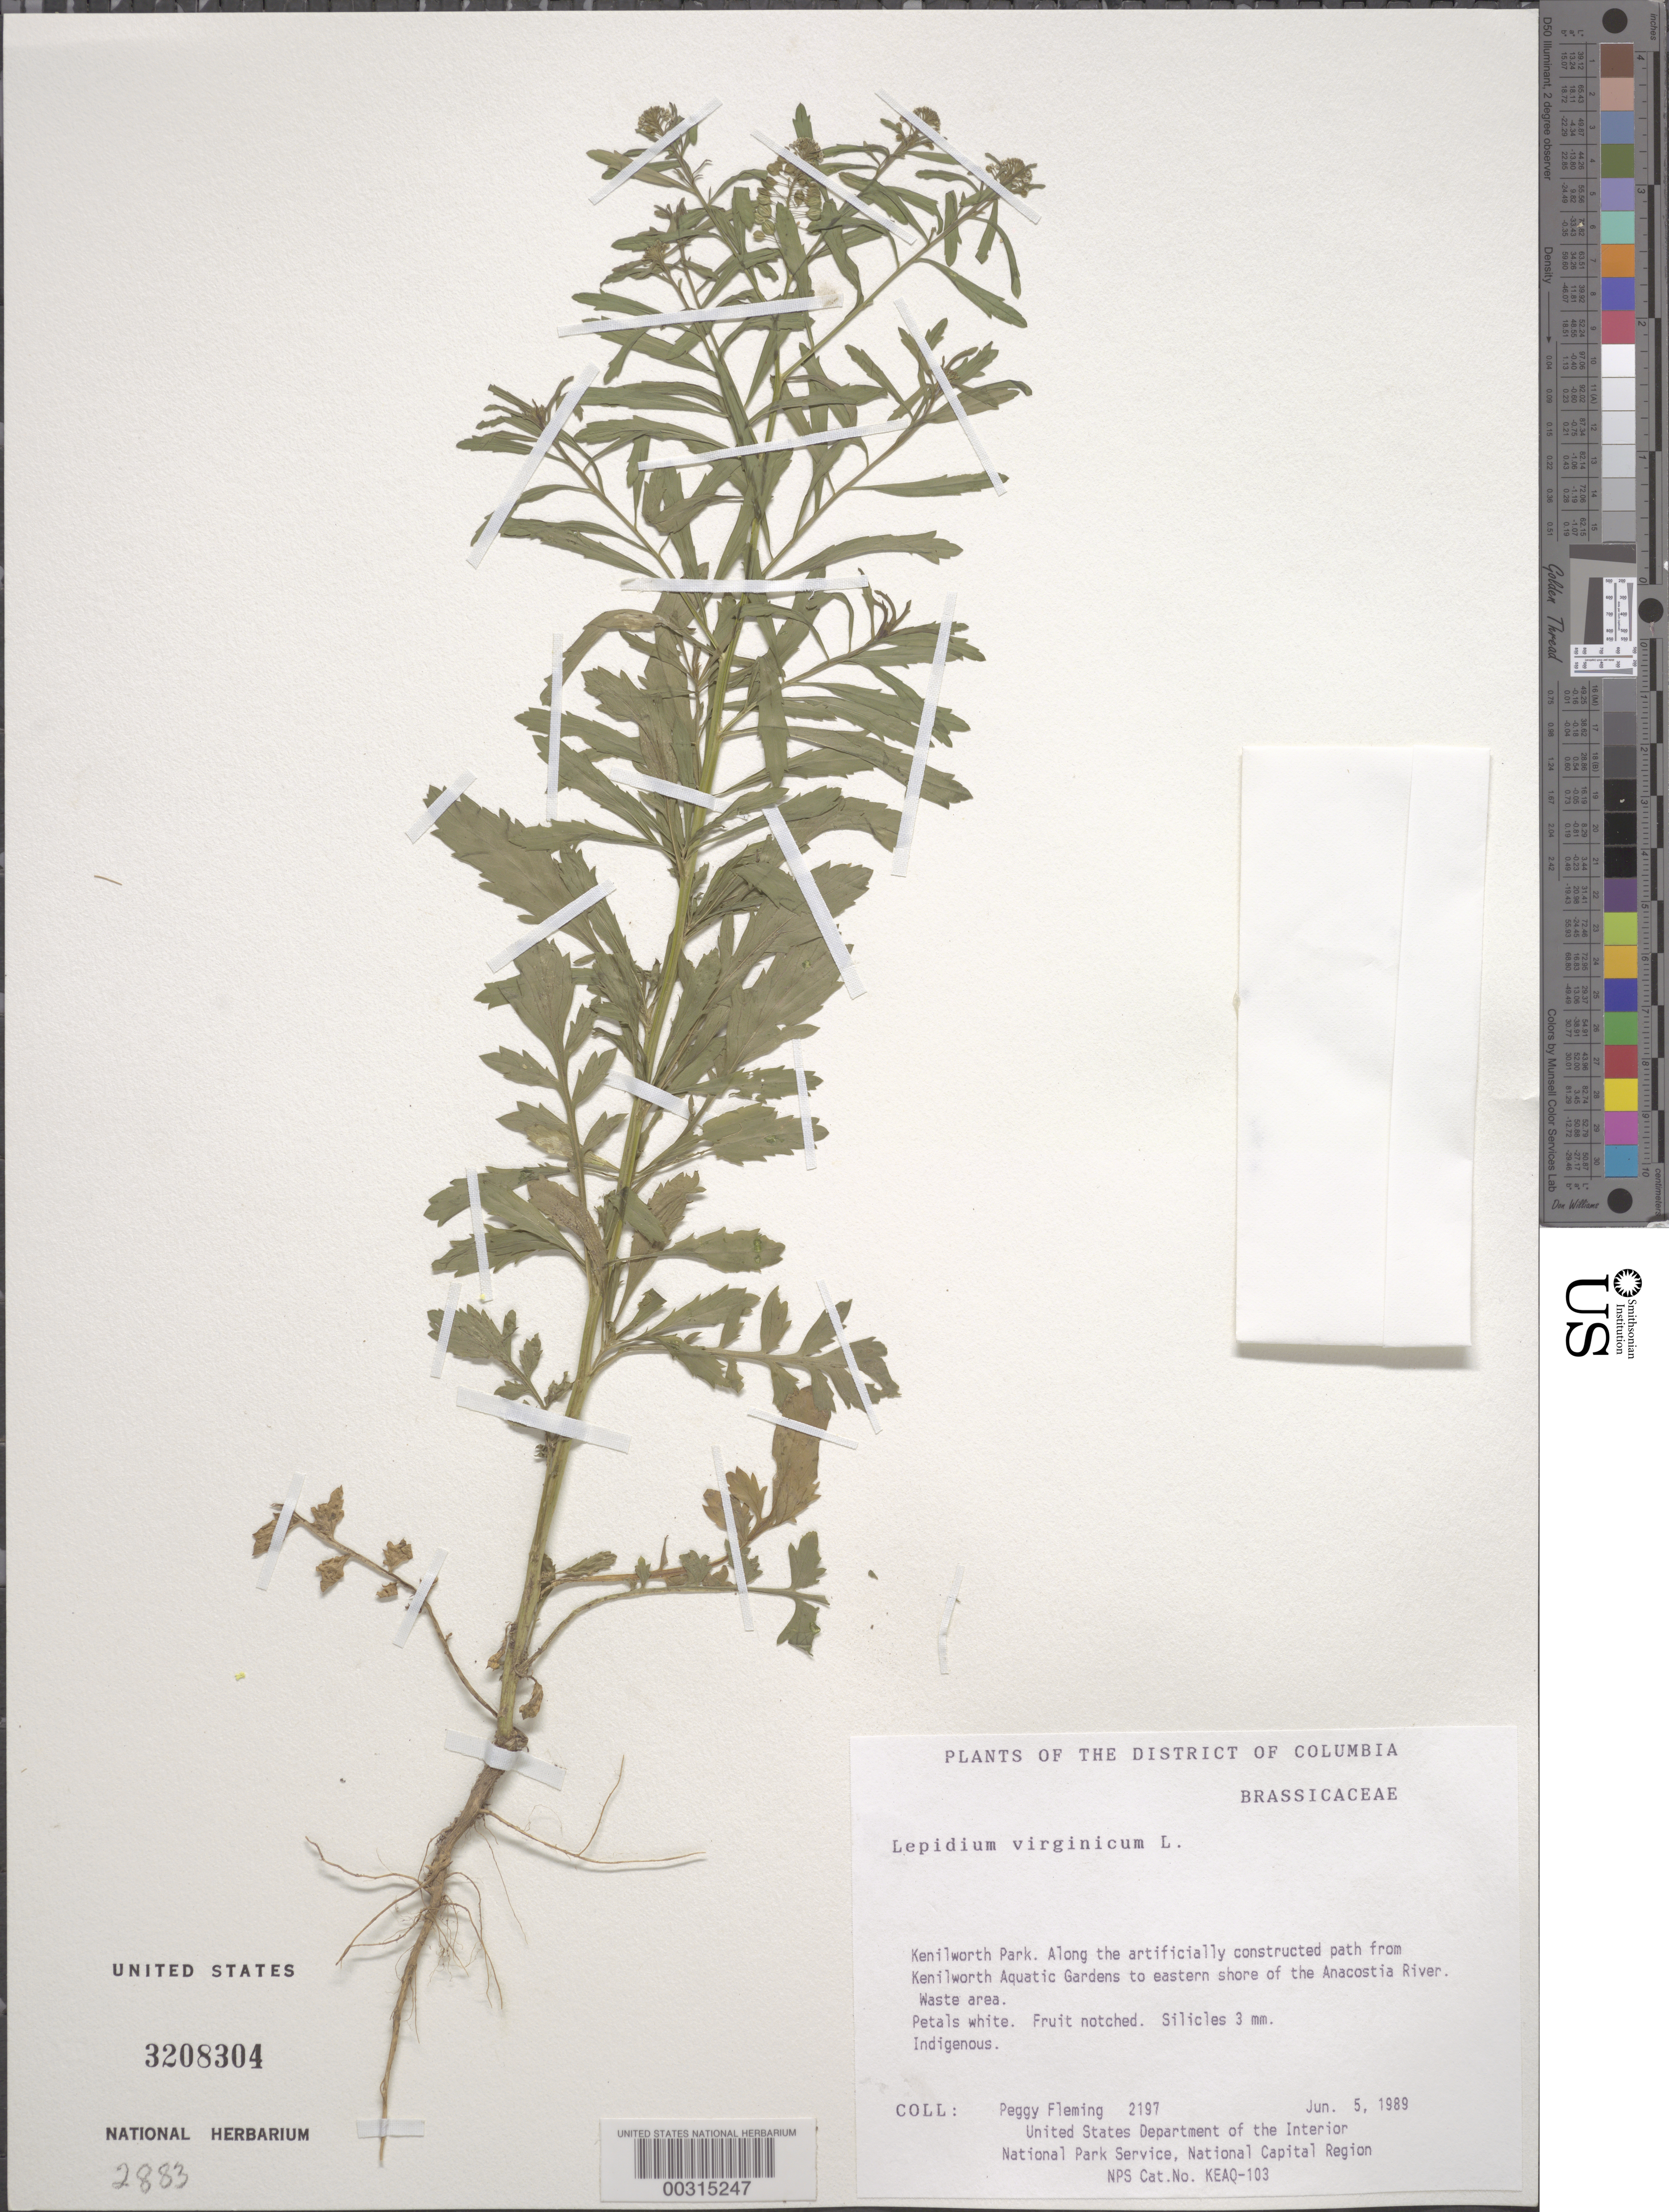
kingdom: Plantae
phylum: Tracheophyta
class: Magnoliopsida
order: Brassicales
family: Brassicaceae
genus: Lepidium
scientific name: Lepidium virginicum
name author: L.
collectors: P. Fleming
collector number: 2197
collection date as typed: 05 Jun 1989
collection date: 1989-06-05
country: United States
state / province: District of Columbia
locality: Kenilworth Park, E shore of Anacosta River along path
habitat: Waste area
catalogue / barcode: US 3208304